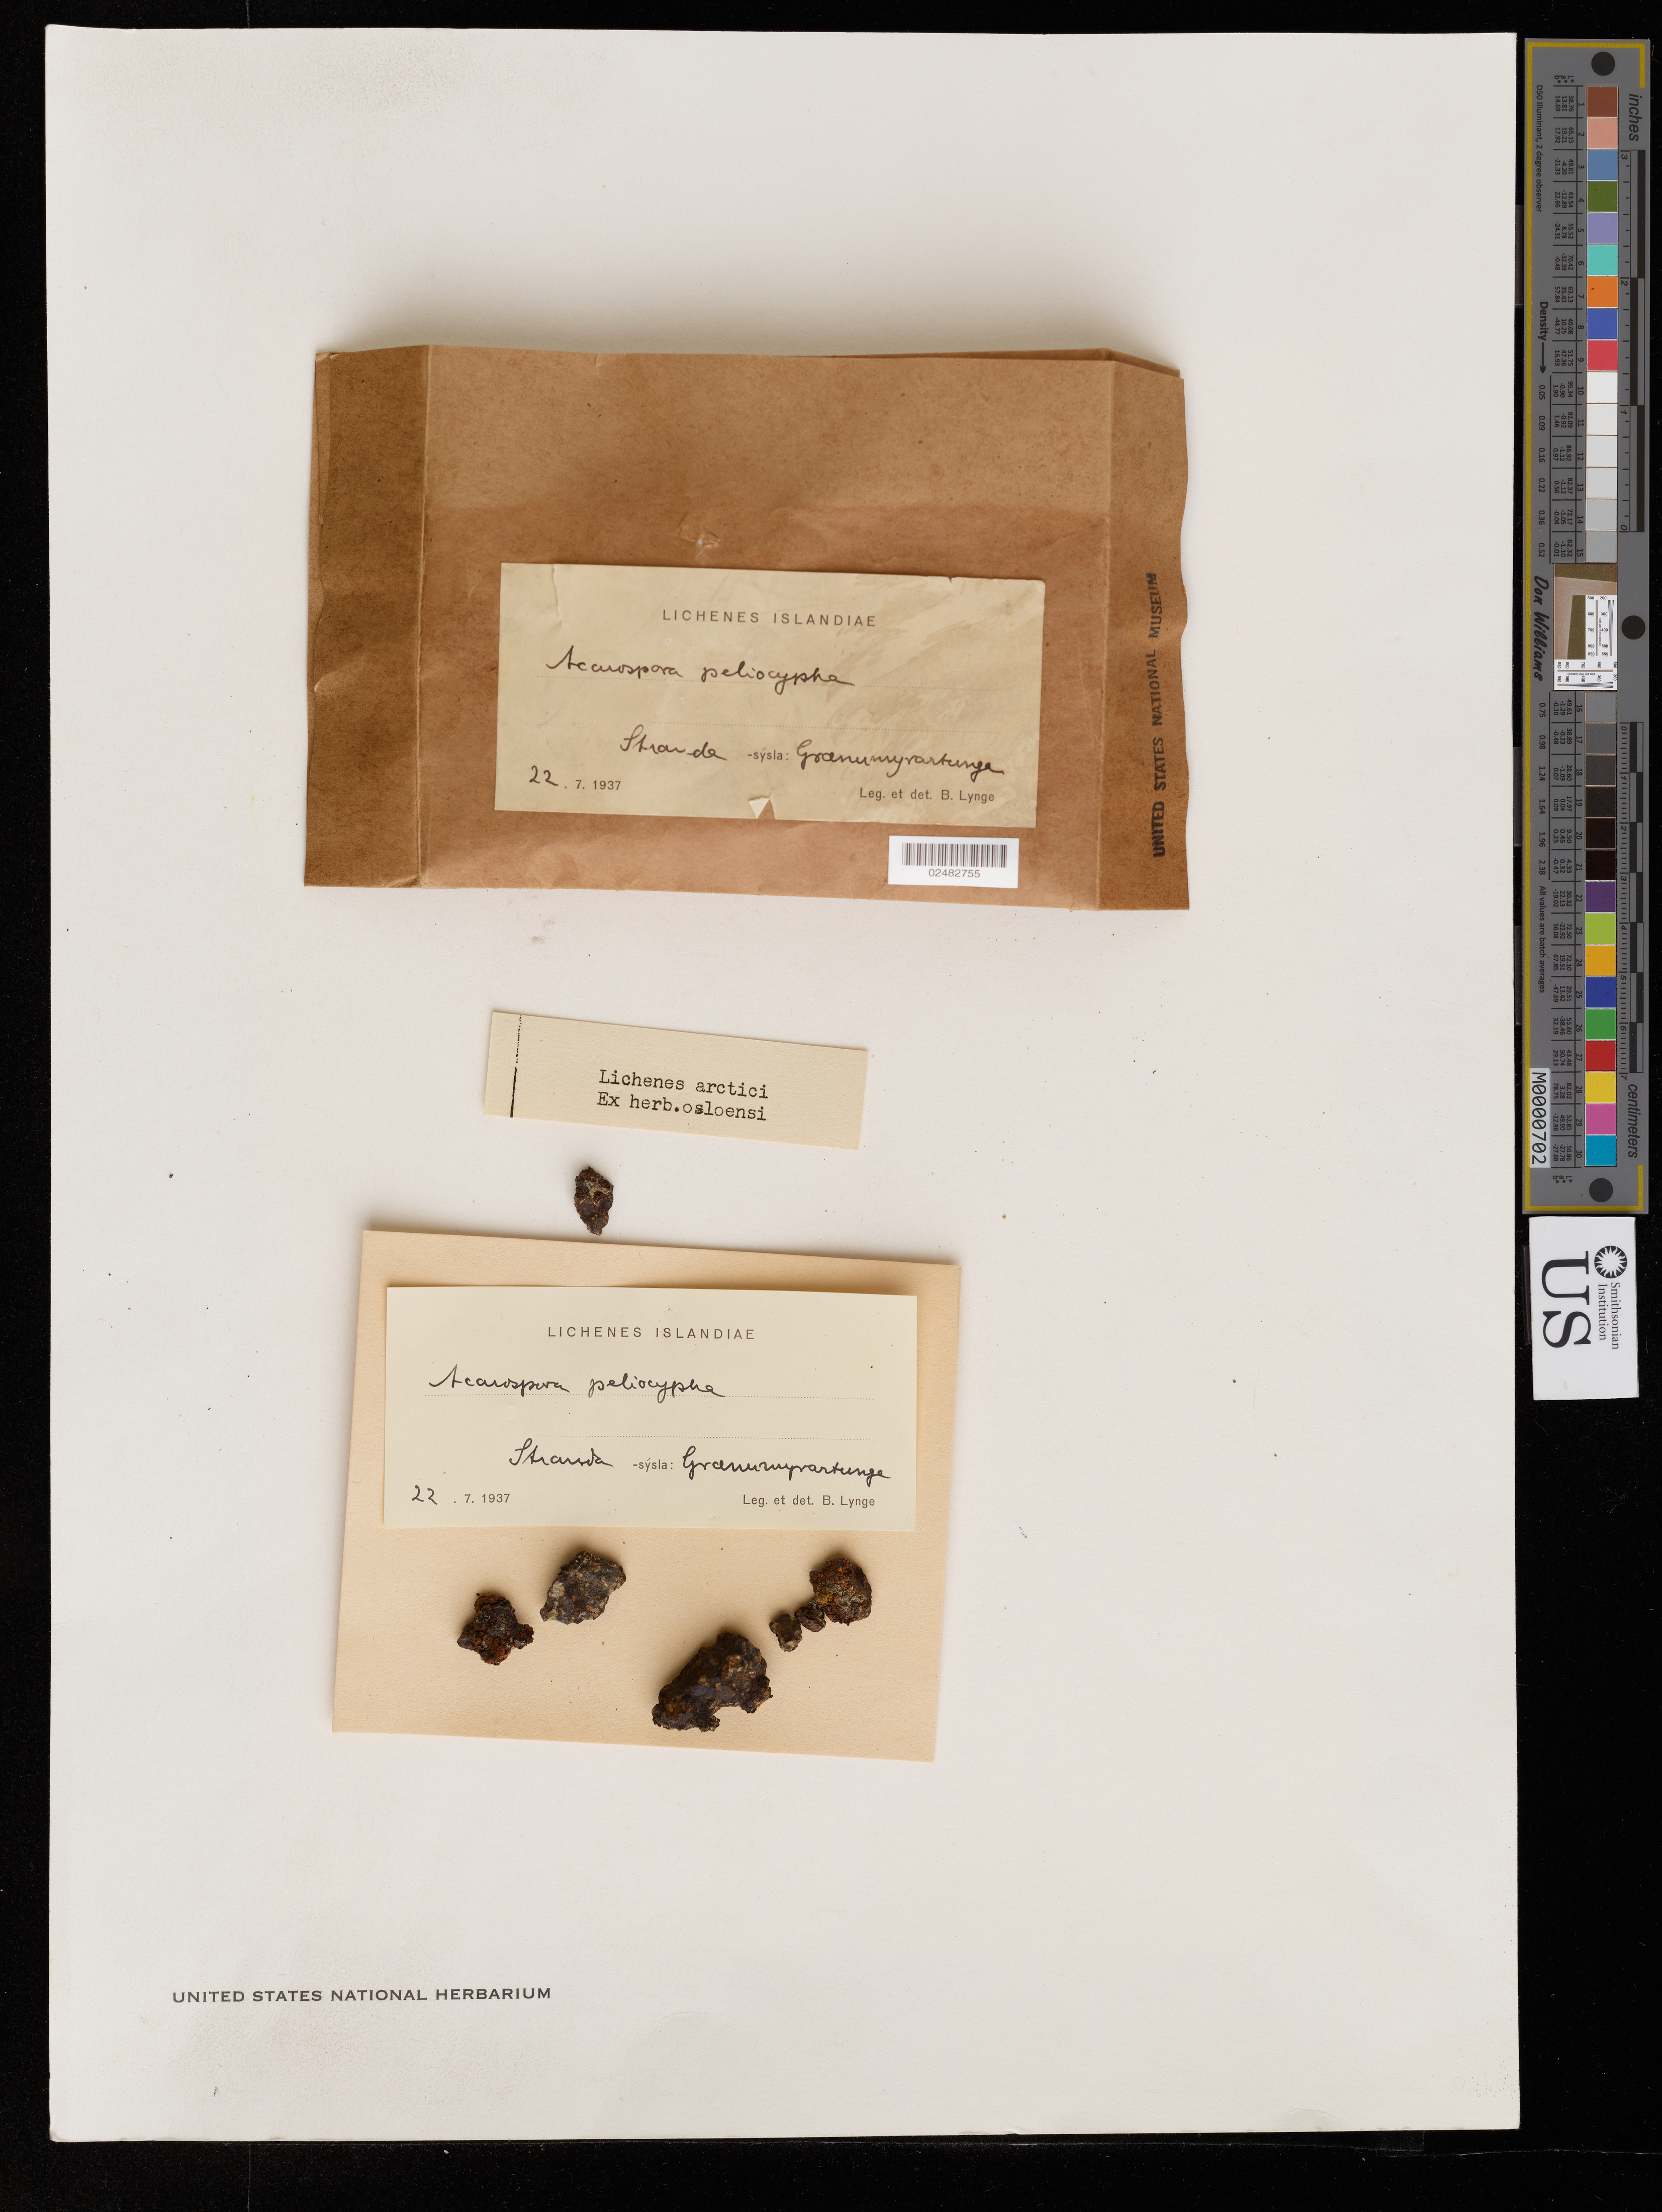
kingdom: Fungi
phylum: Ascomycota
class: Lecanoromycetes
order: Acarosporales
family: Acarosporaceae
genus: Acarospora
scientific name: Acarospora pelyocypha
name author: (Wahlenb.) Th. Fr.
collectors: B. Lynge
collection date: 1937-07-22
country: Iceland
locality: Islandiae. Stranda-sýsla: Grænumýrartunga.